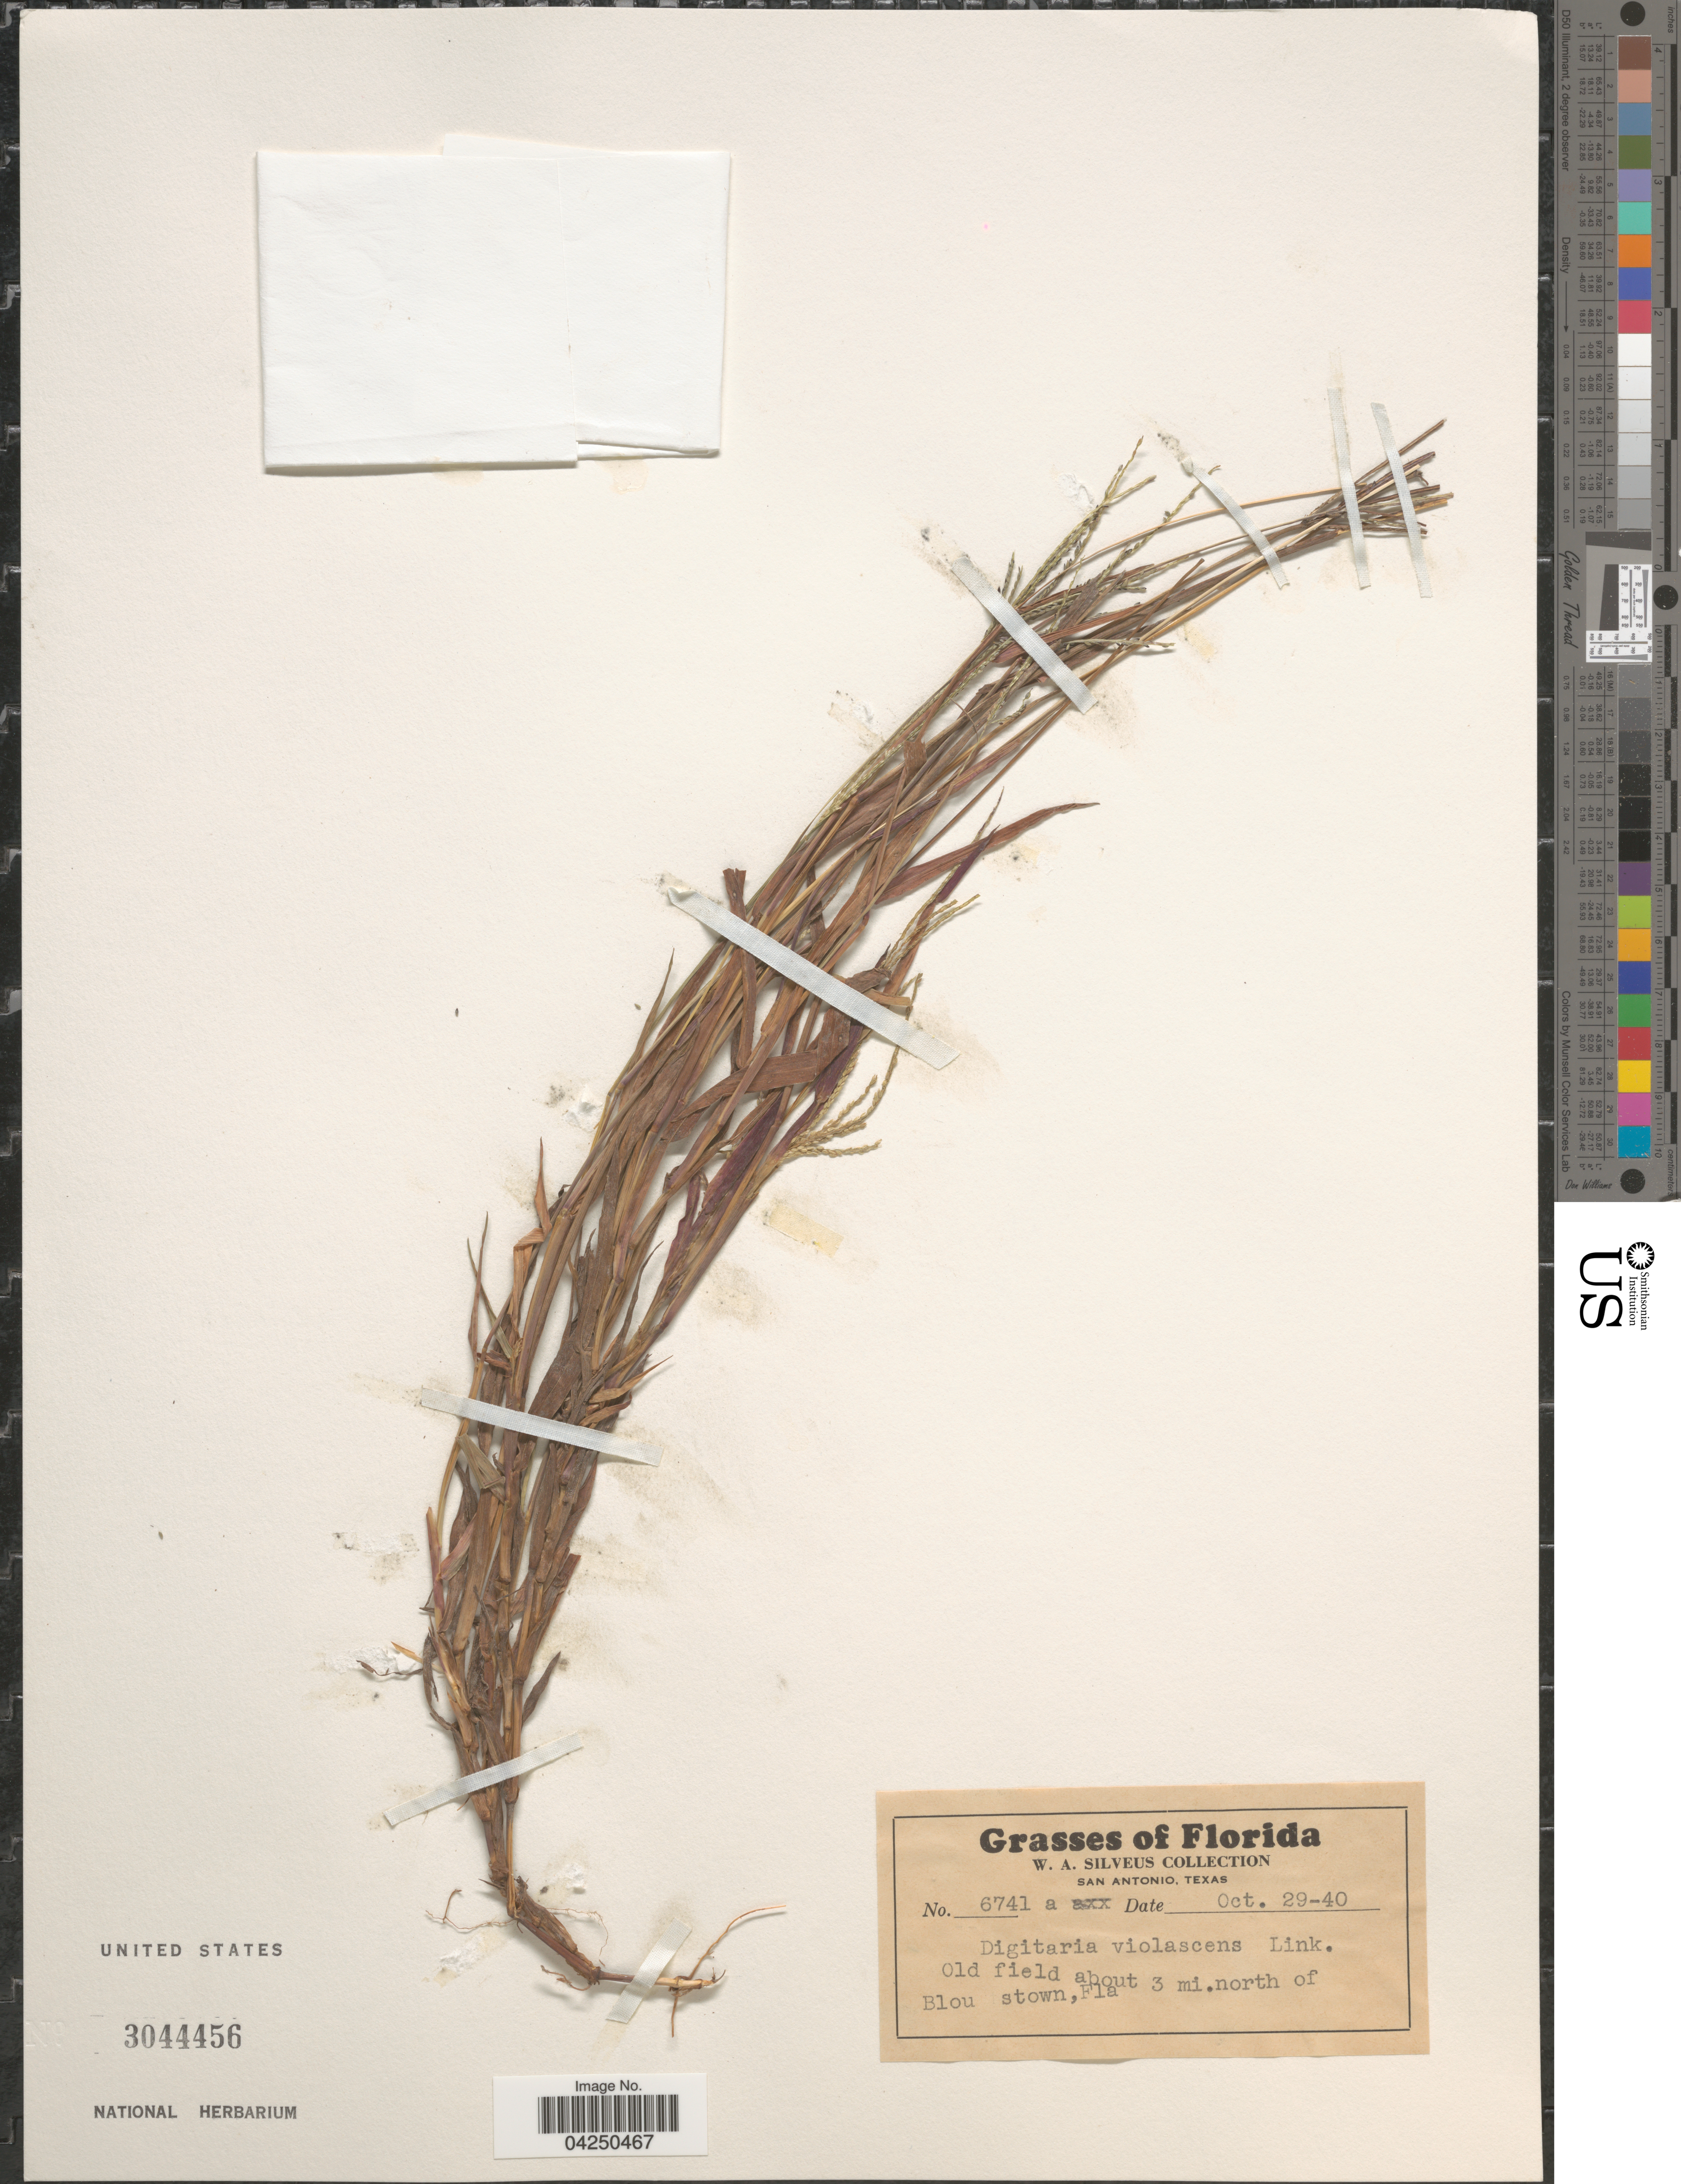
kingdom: Plantae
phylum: Tracheophyta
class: Liliopsida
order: Poales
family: Poaceae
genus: Digitaria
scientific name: Digitaria violascens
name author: Link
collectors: W. Silveus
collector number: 6741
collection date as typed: Transcribed d/m/y: 29/10/40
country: United States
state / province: Florida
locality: Old field about 3 mi. north of Blou stown.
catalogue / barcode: US 3044456